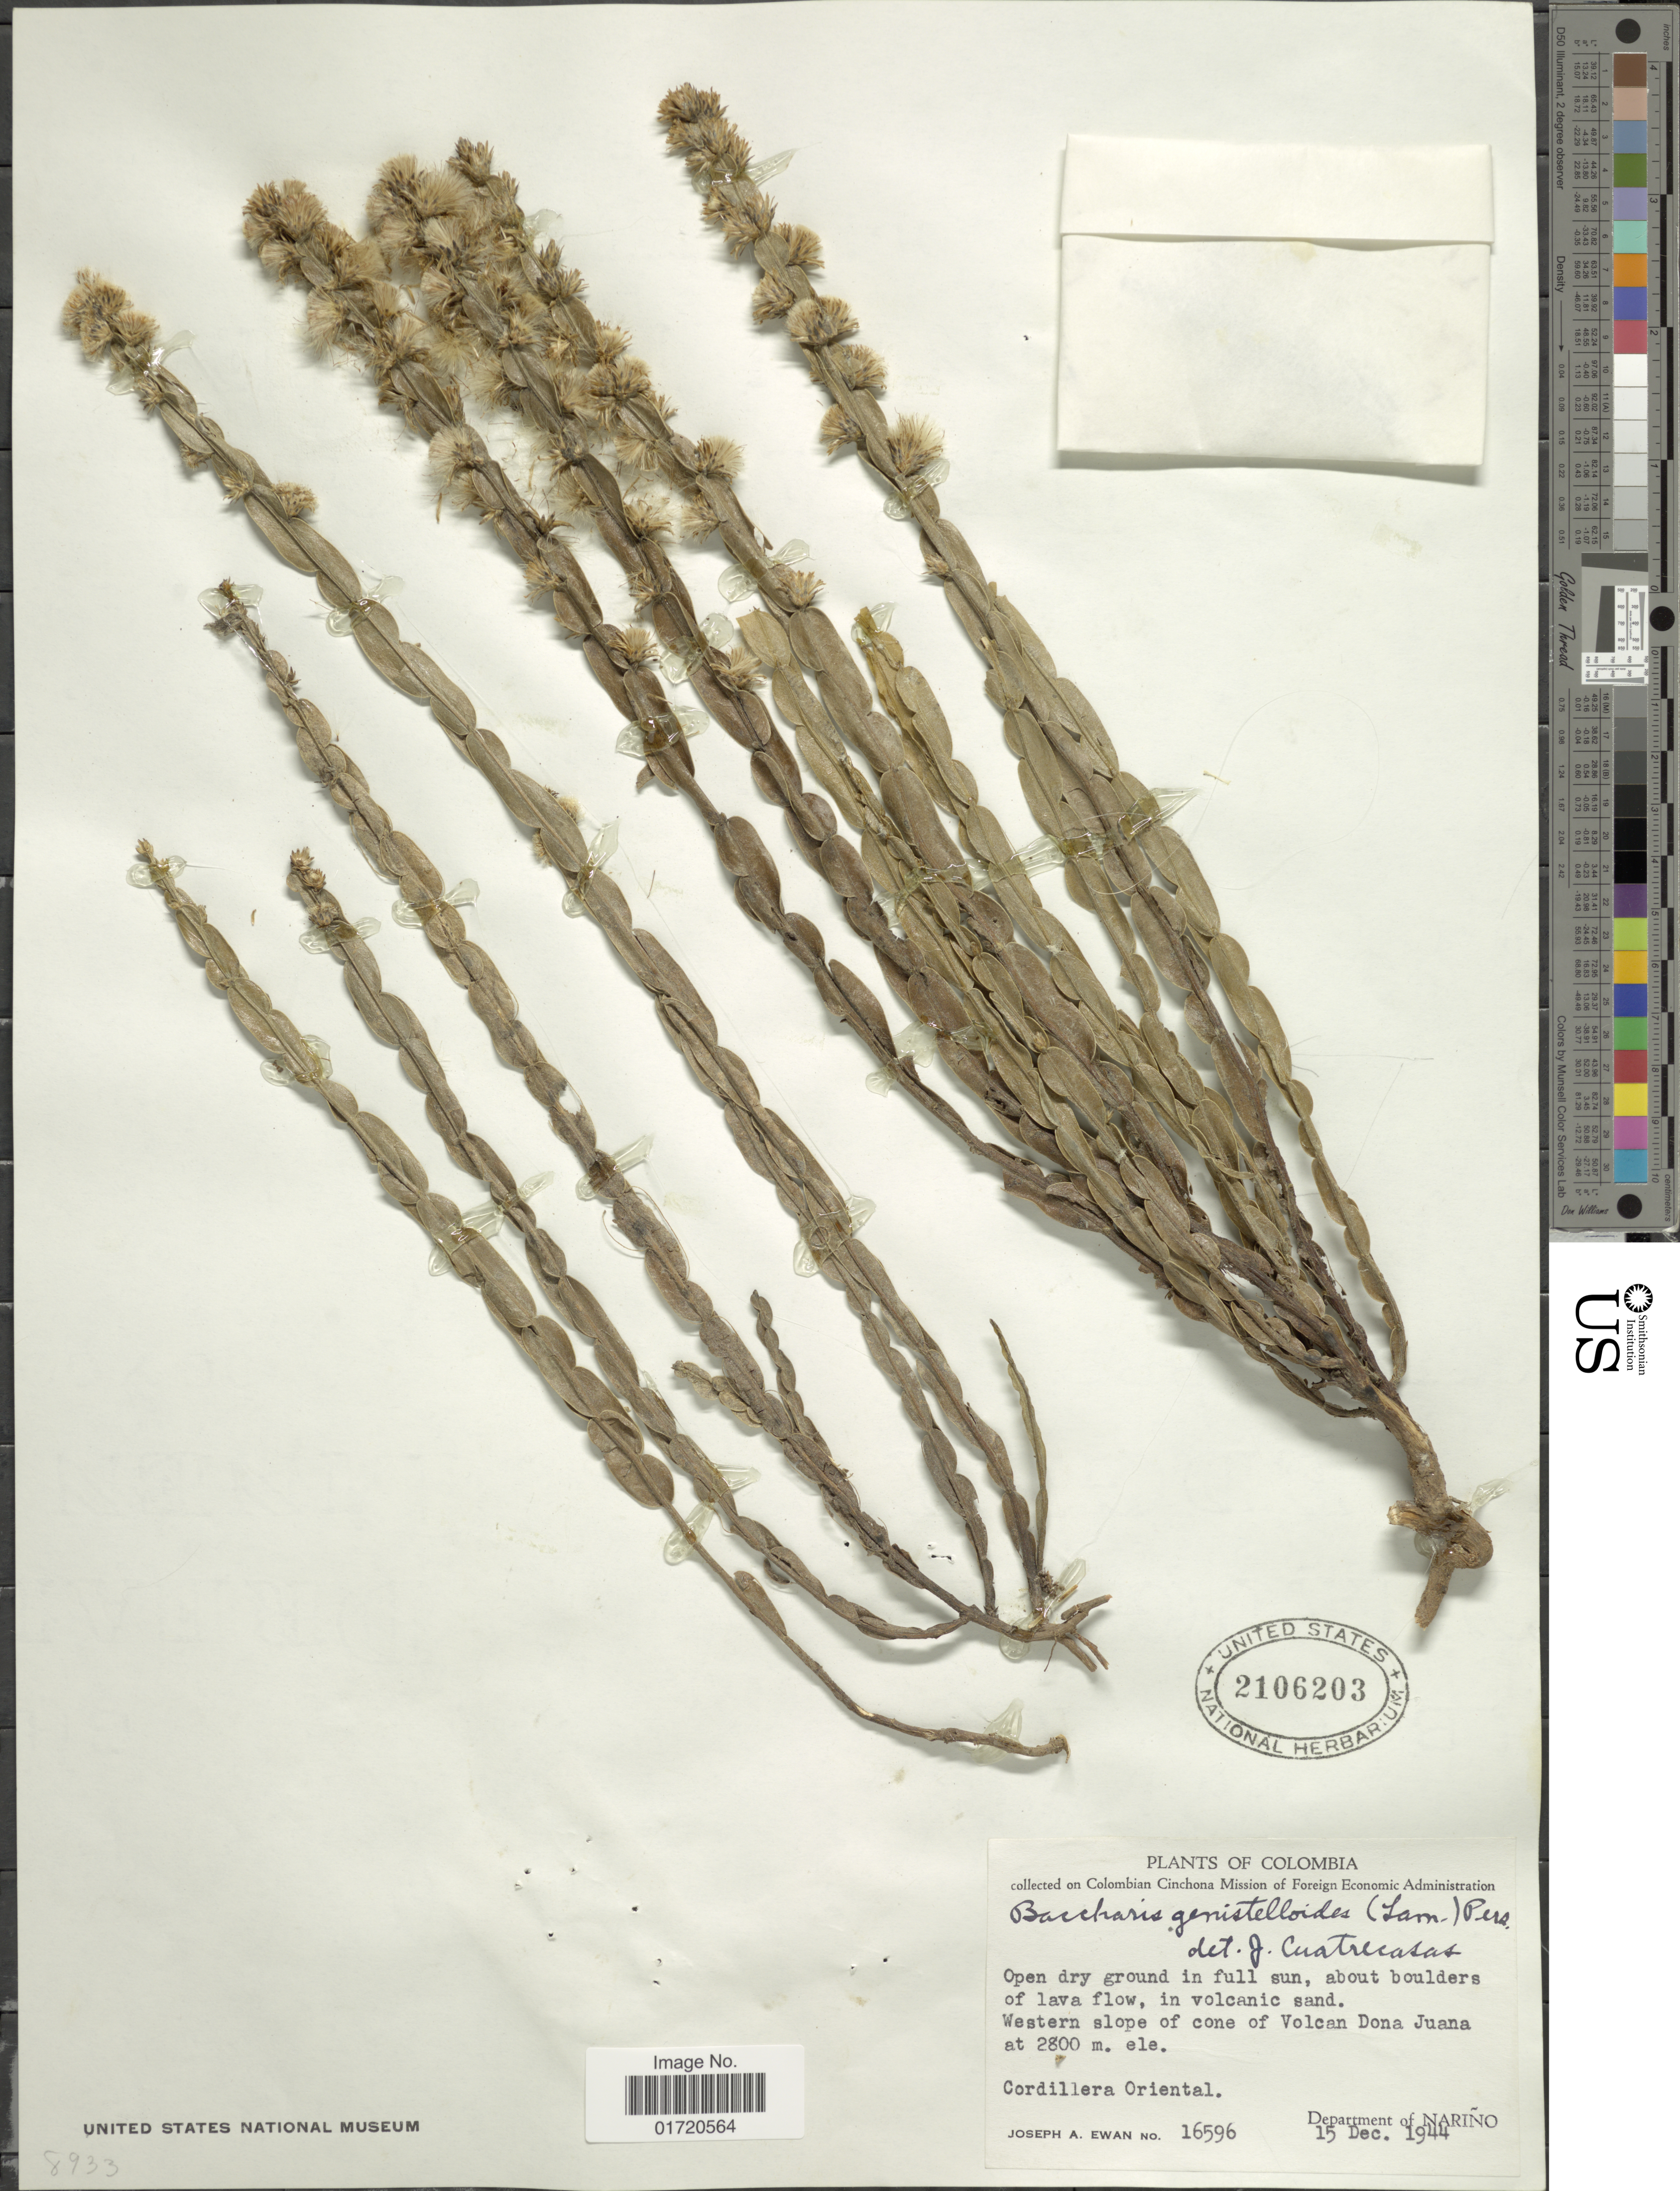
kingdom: Plantae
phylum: Tracheophyta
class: Magnoliopsida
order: Asterales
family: Asteraceae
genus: Baccharis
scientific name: Baccharis genistelloides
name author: (Lam.) Pers.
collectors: J. A. Ewan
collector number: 16596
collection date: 1944-12-15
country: Colombia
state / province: Nariño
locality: Western slope of cone of Volcan Dona Juana. Cordillera Oriental.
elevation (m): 2800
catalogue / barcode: US 2106203